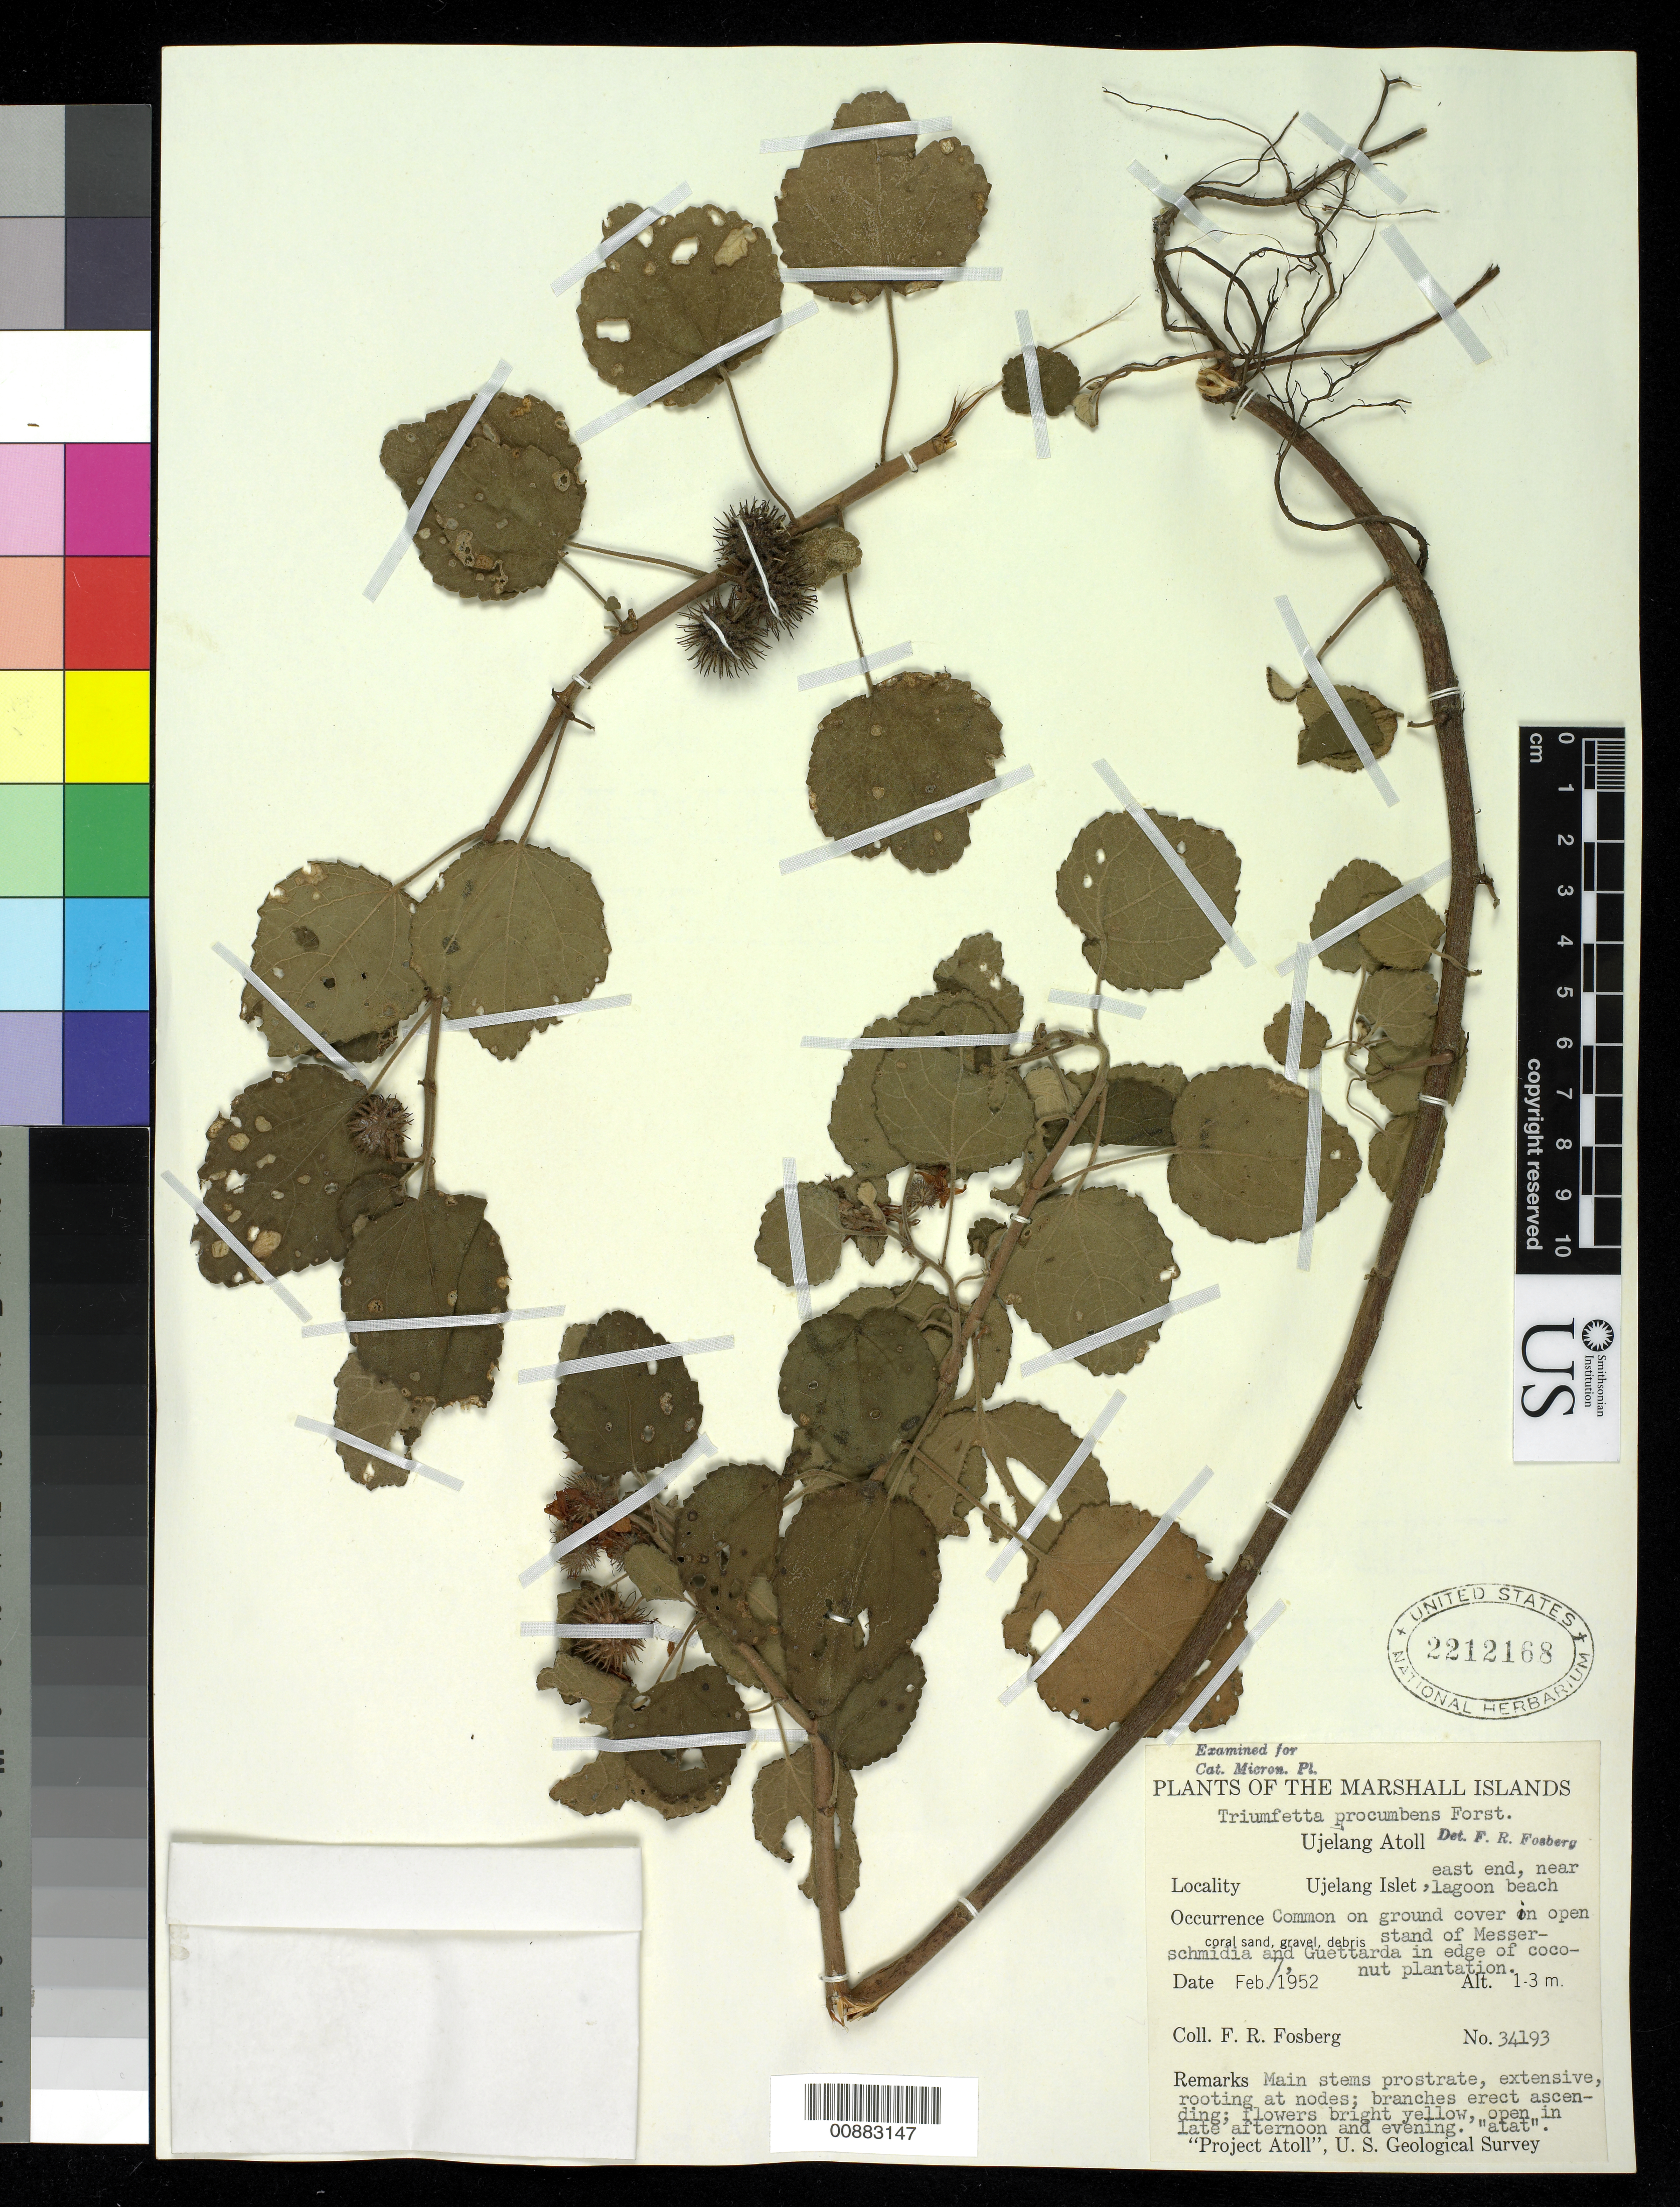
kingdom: Plantae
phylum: Tracheophyta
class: Magnoliopsida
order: Malvales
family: Malvaceae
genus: Triumfetta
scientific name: Triumfetta procumbens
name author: G. Forst.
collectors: F. R. Fosberg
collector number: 34193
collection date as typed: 07 Feb 1952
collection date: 1952-02-07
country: Marshall Islands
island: Ujelang Atoll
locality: Ujelang Islet.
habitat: common on ground cover on open strand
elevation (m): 1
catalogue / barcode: US 2212168